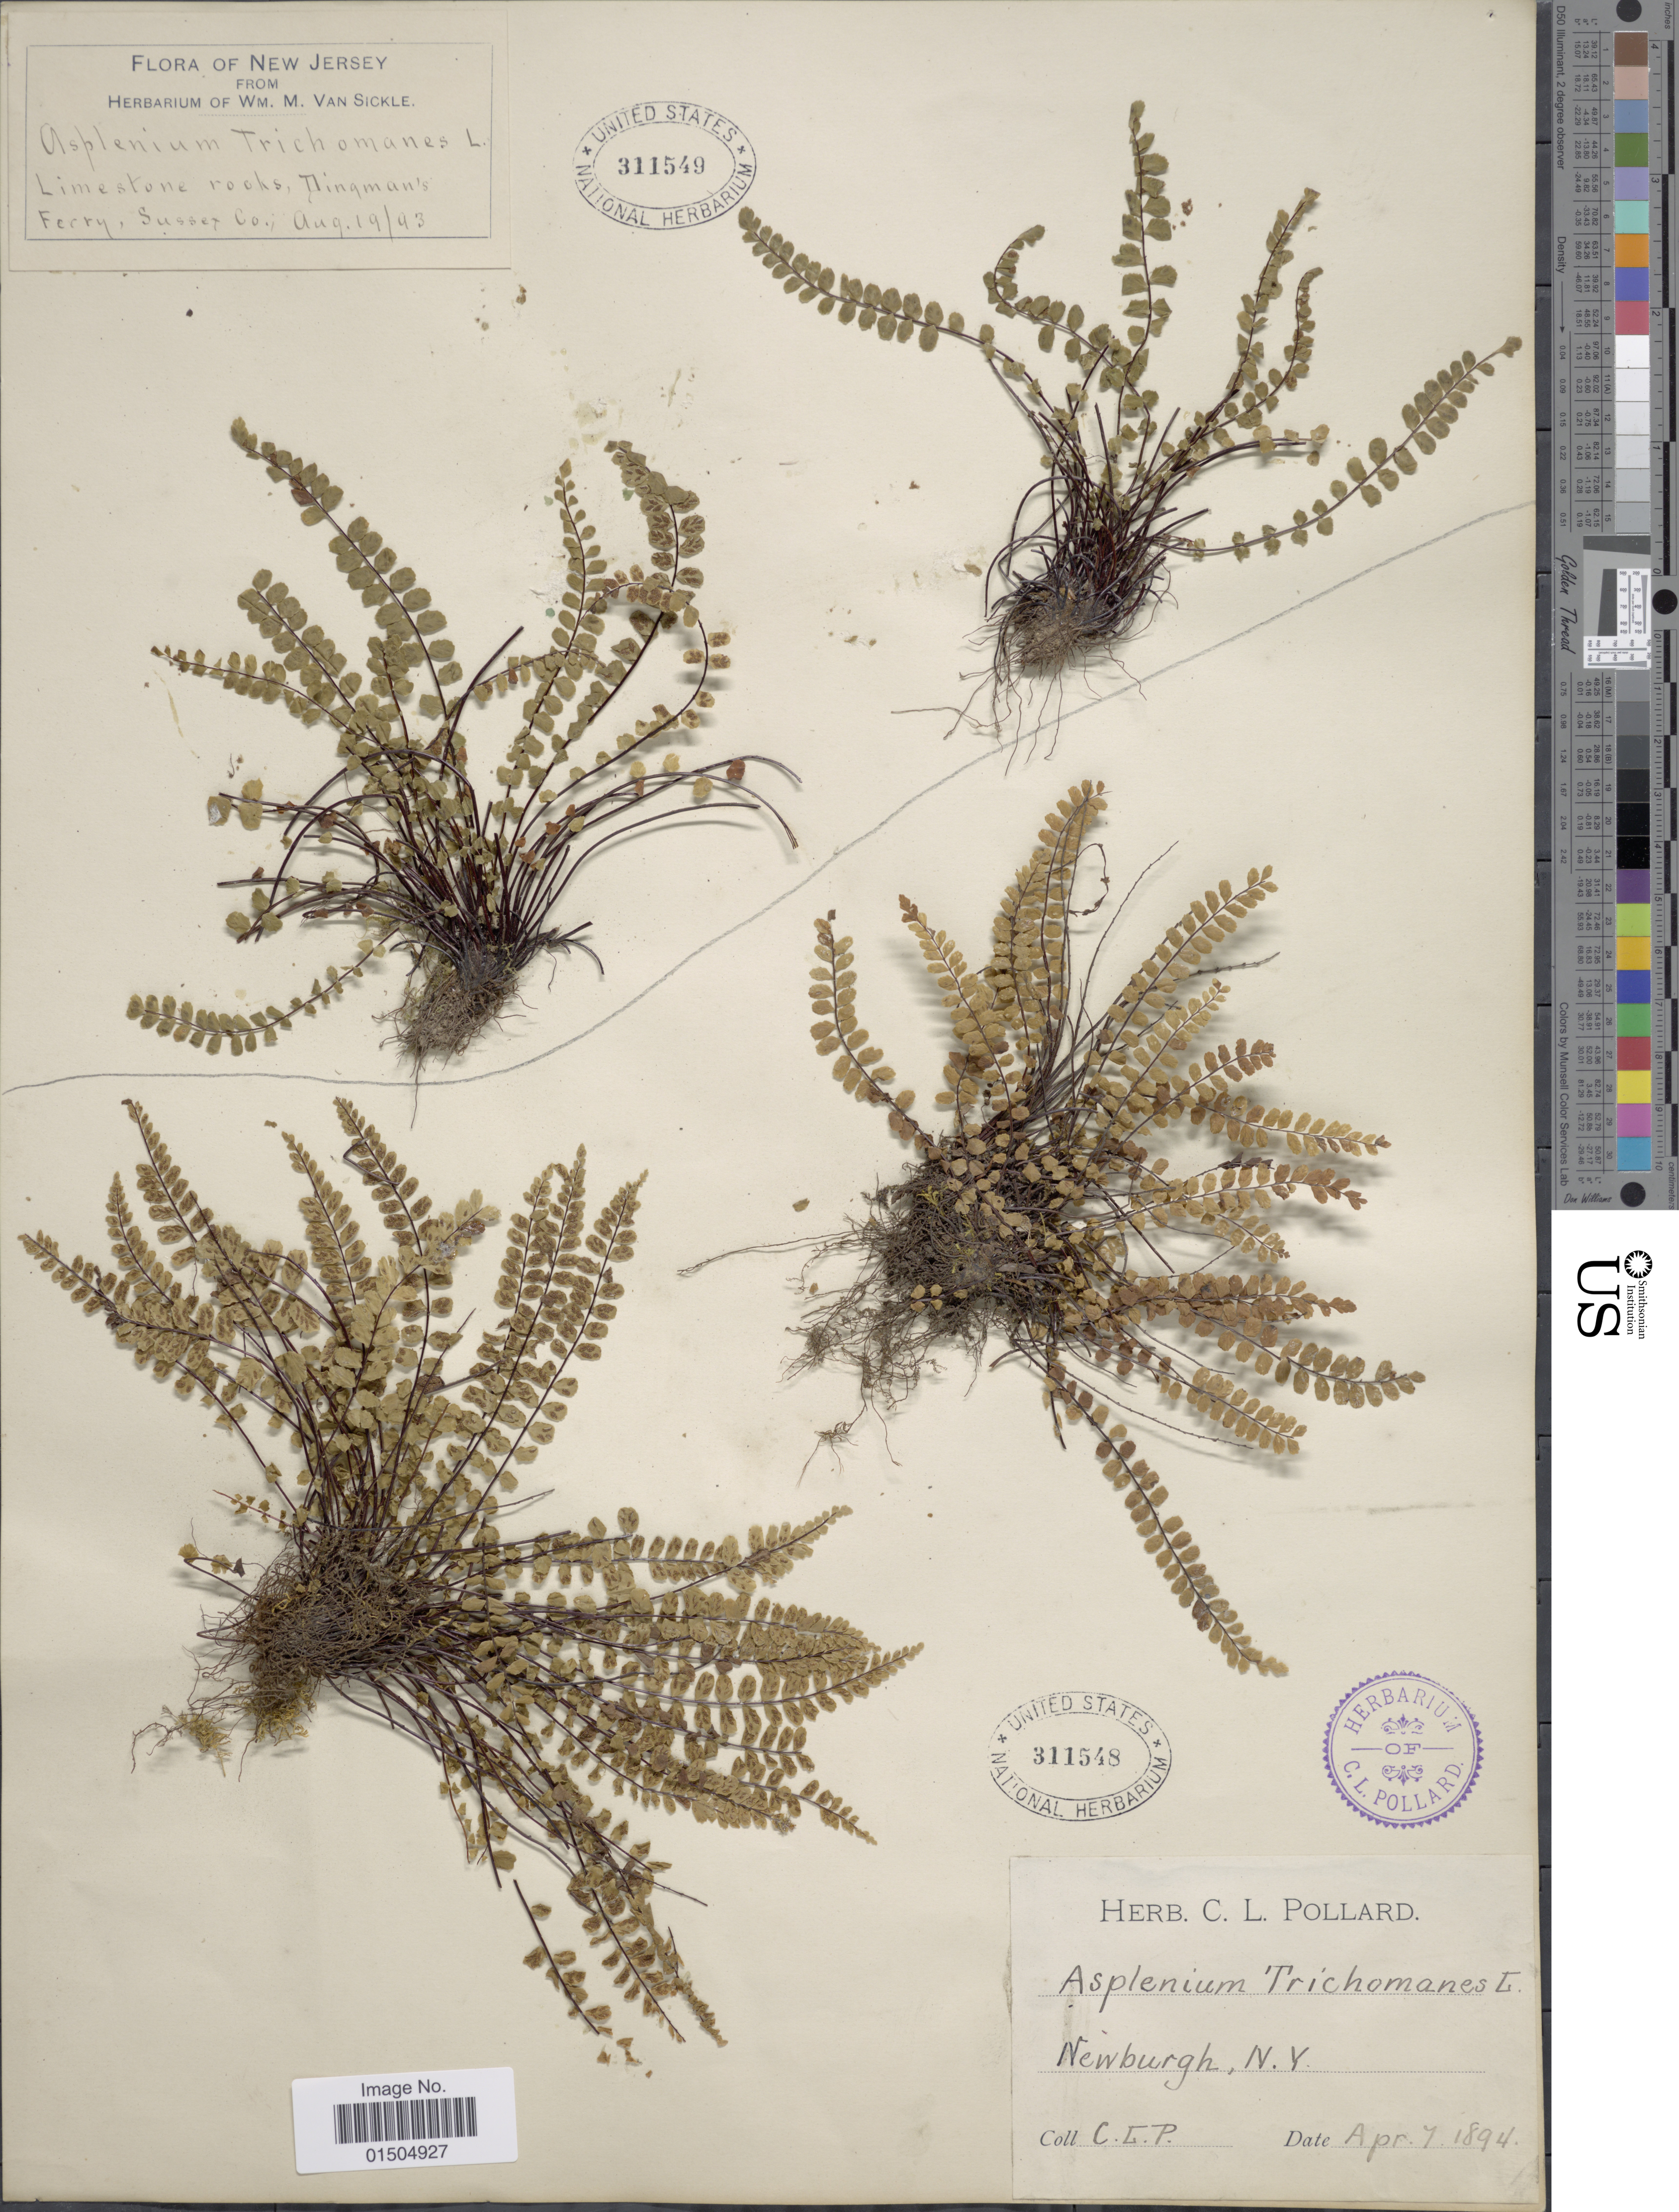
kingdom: Plantae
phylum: Tracheophyta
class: Polypodiopsida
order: Polypodiales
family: Aspleniaceae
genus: Asplenium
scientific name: Asplenium trichomanes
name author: L.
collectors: ex herb. Wm. M. Van Sickle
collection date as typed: Transcribed d/m/y: 19/8/93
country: United States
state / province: New Jersey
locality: Limestone rocks, Dingman's Ferry, Sussex Co.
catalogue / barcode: US 311549-2